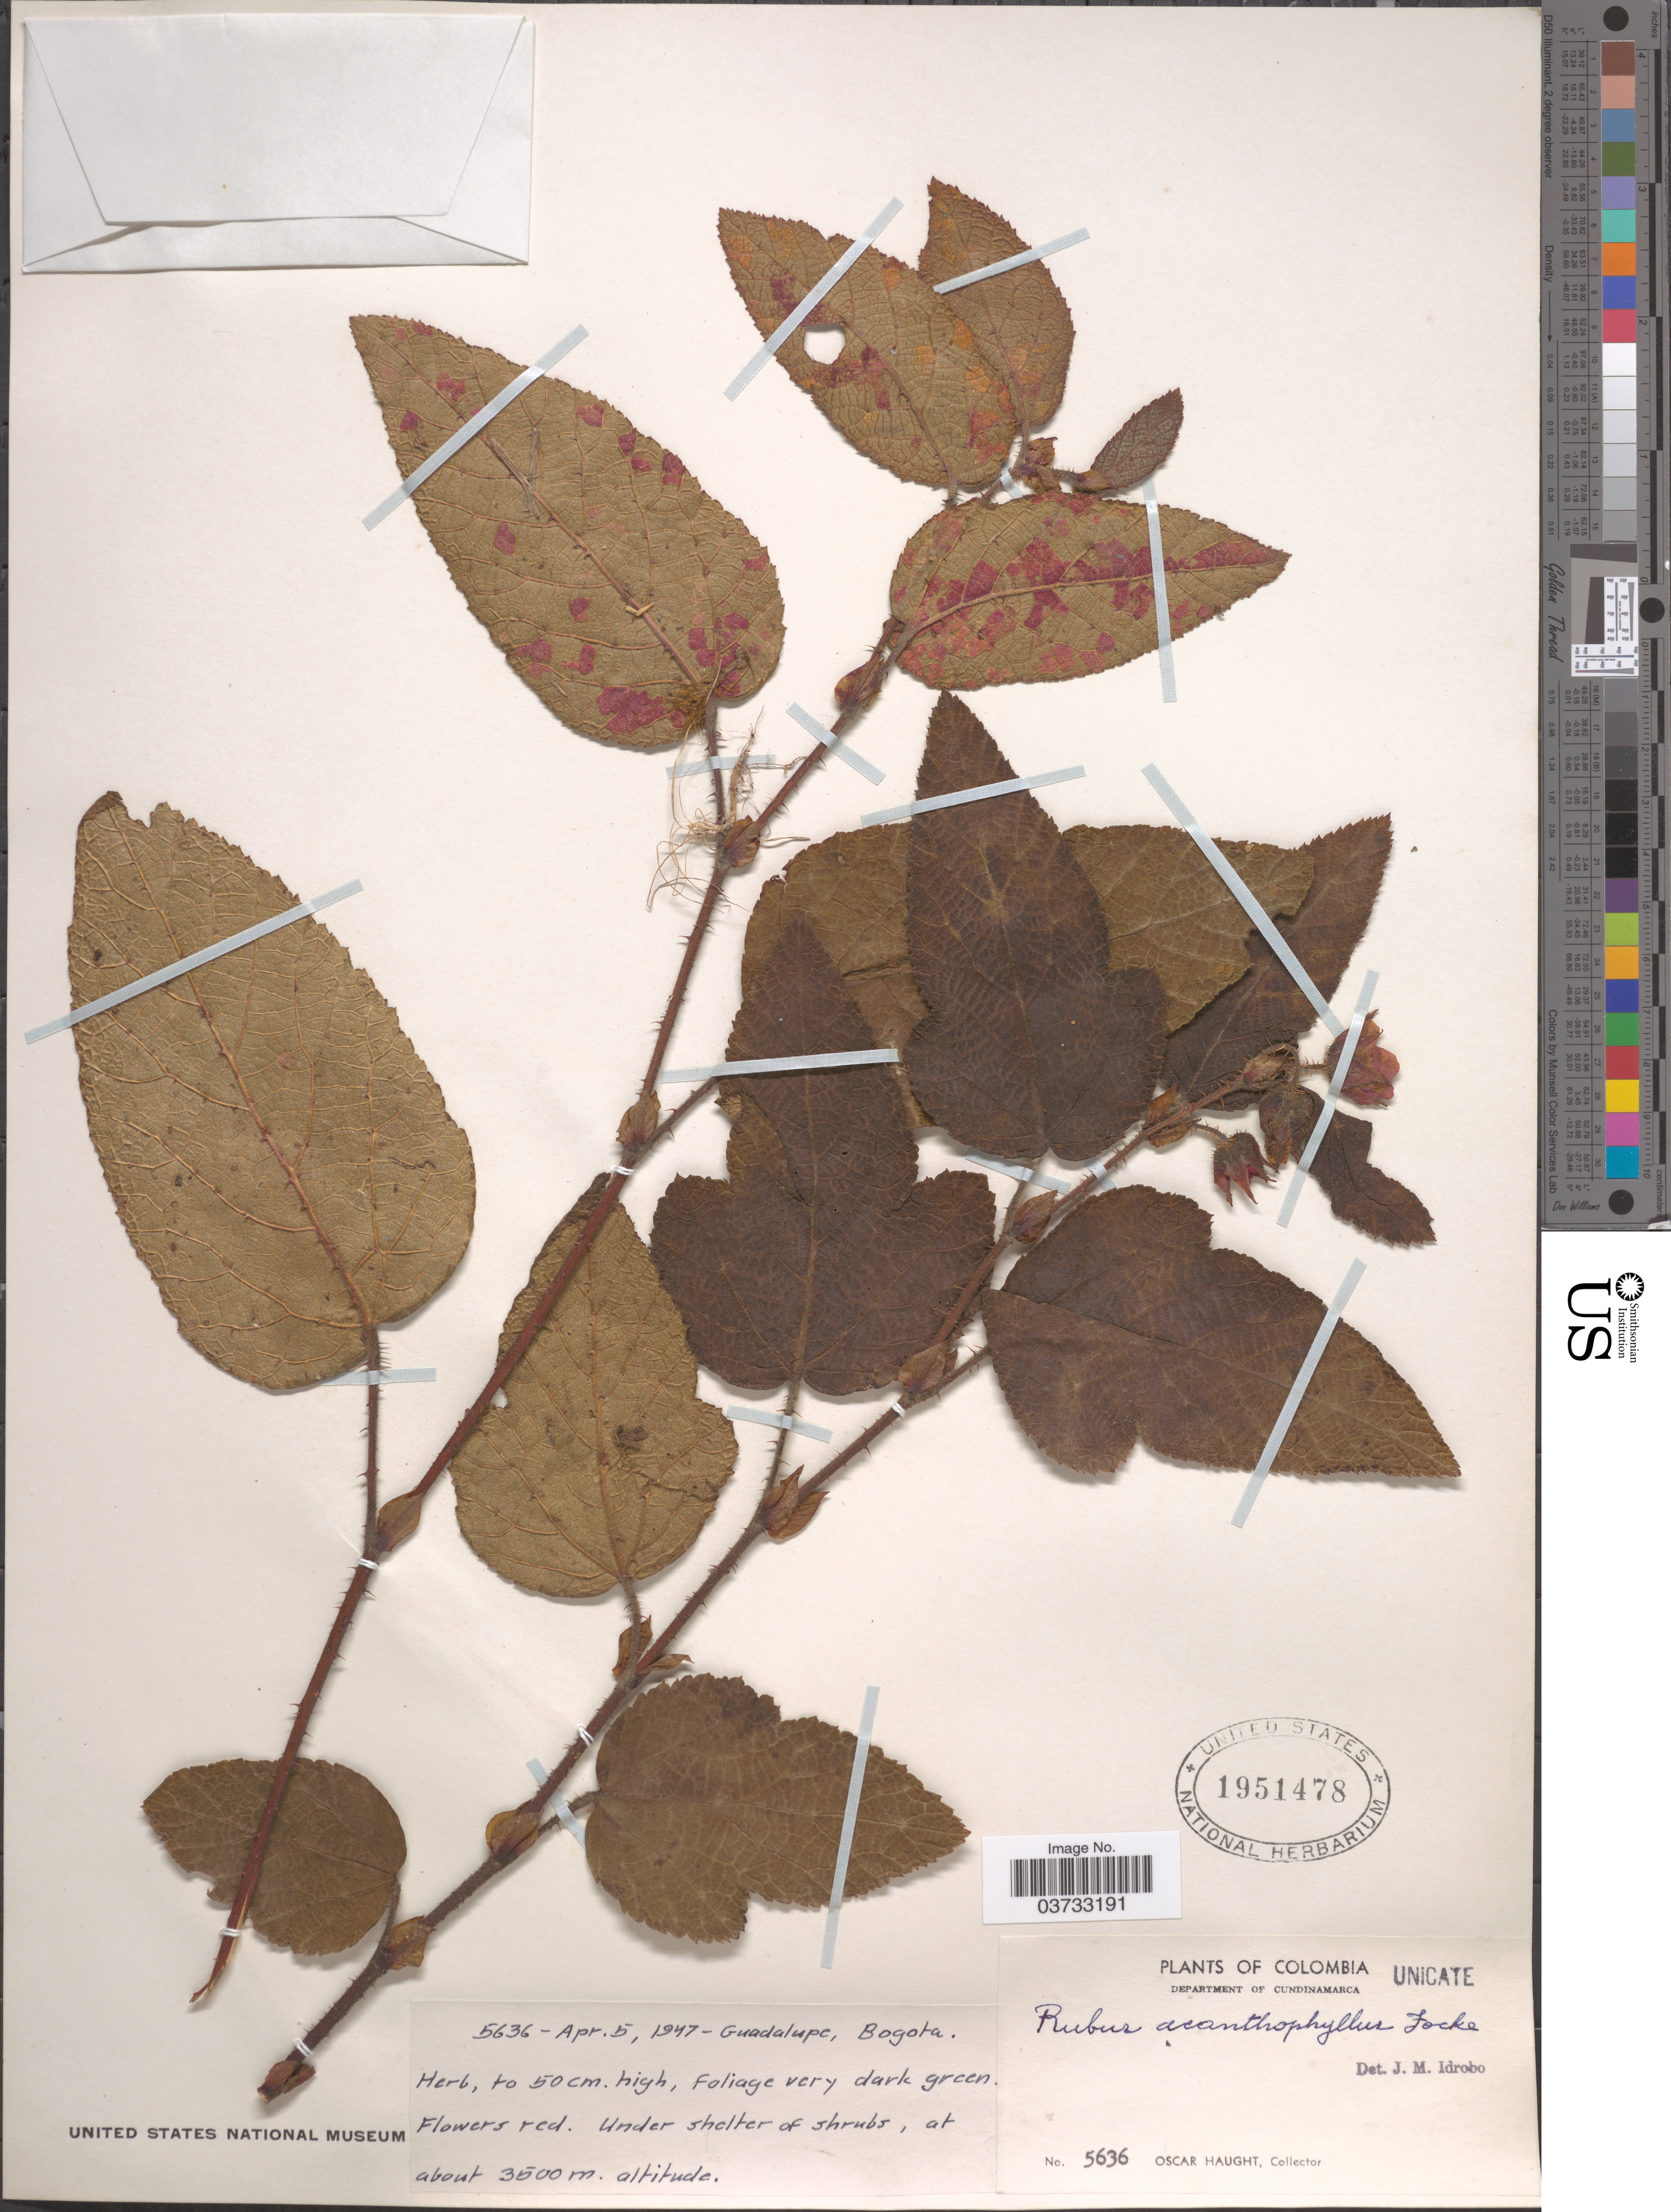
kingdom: Plantae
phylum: Tracheophyta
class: Magnoliopsida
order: Rosales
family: Rosaceae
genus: Rubus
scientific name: Rubus acanthophyllos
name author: Focke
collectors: O. Haught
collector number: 5636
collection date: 1947-04-05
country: Colombia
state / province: Cundinamarca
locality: Guadalupe, Bogota. Department of Cundinamarca.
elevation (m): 3500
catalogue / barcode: US 1951478